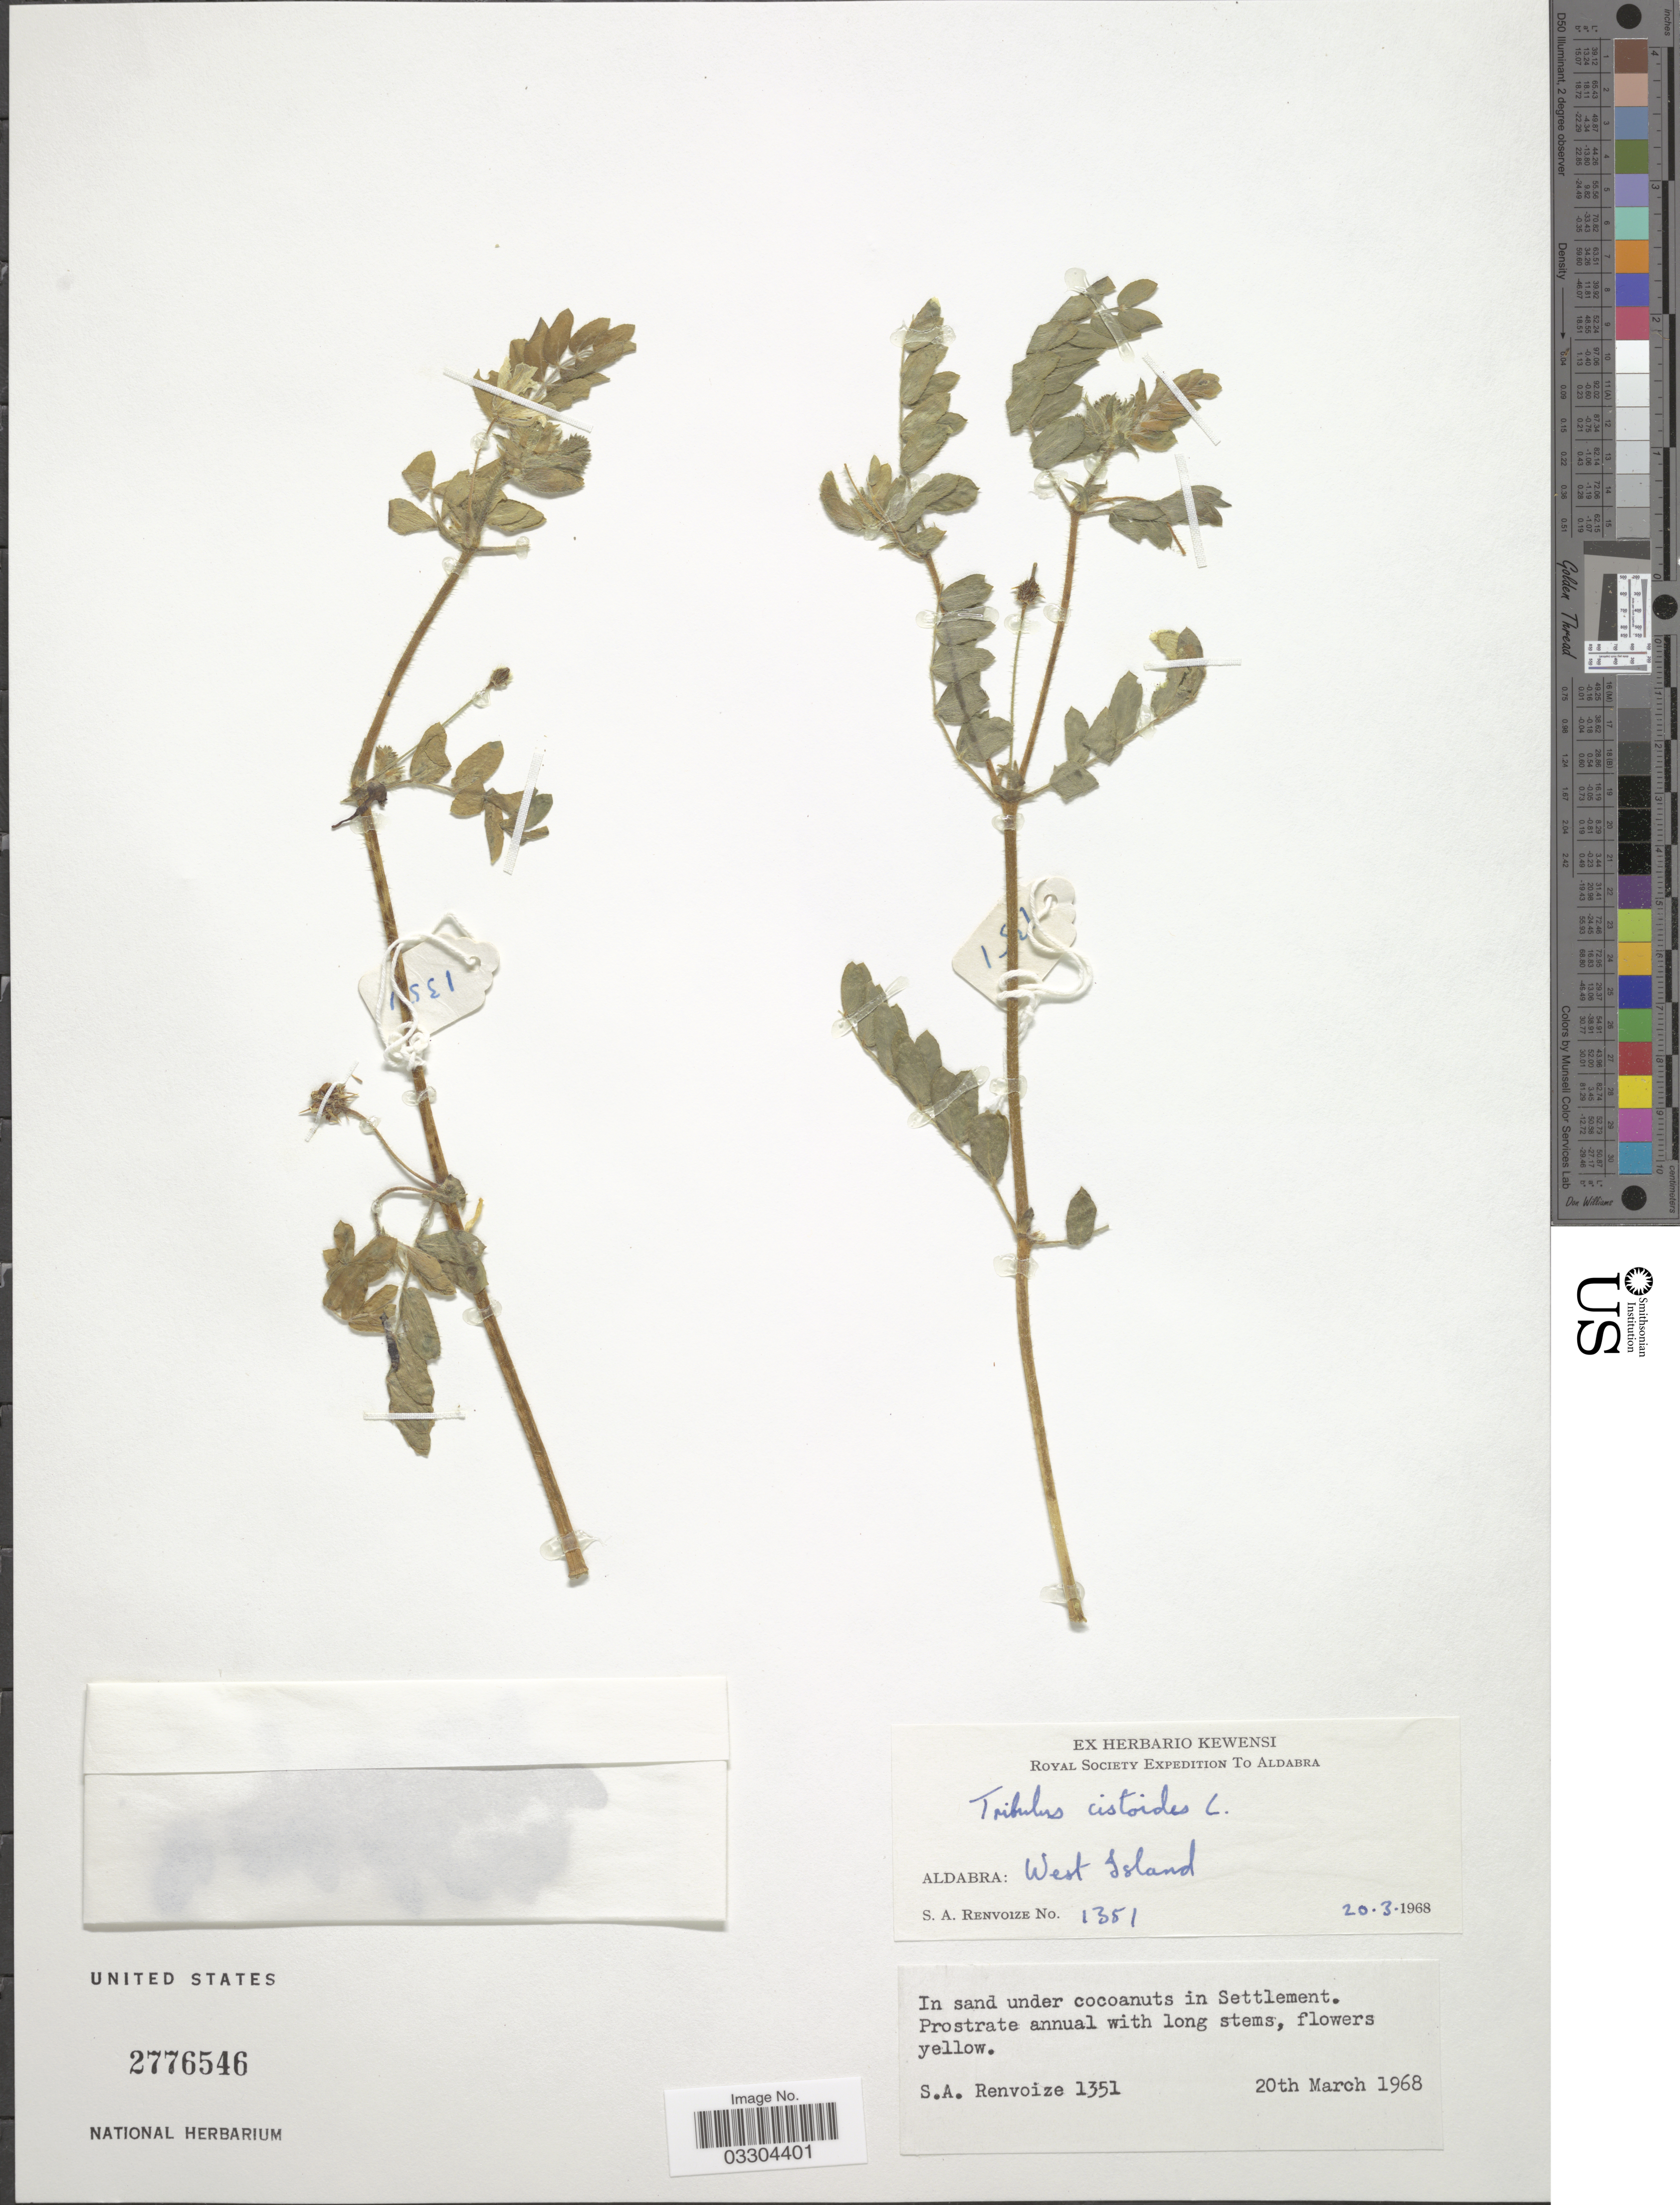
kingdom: Plantae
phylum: Tracheophyta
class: Magnoliopsida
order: Zygophyllales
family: Zygophyllaceae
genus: Tribulus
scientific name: Tribulus cistoides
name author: L.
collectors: S. A. Renvoize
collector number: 1351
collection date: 1968-03-20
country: Seychelles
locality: Aldabra: West Island. Settlement.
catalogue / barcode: US 2776546